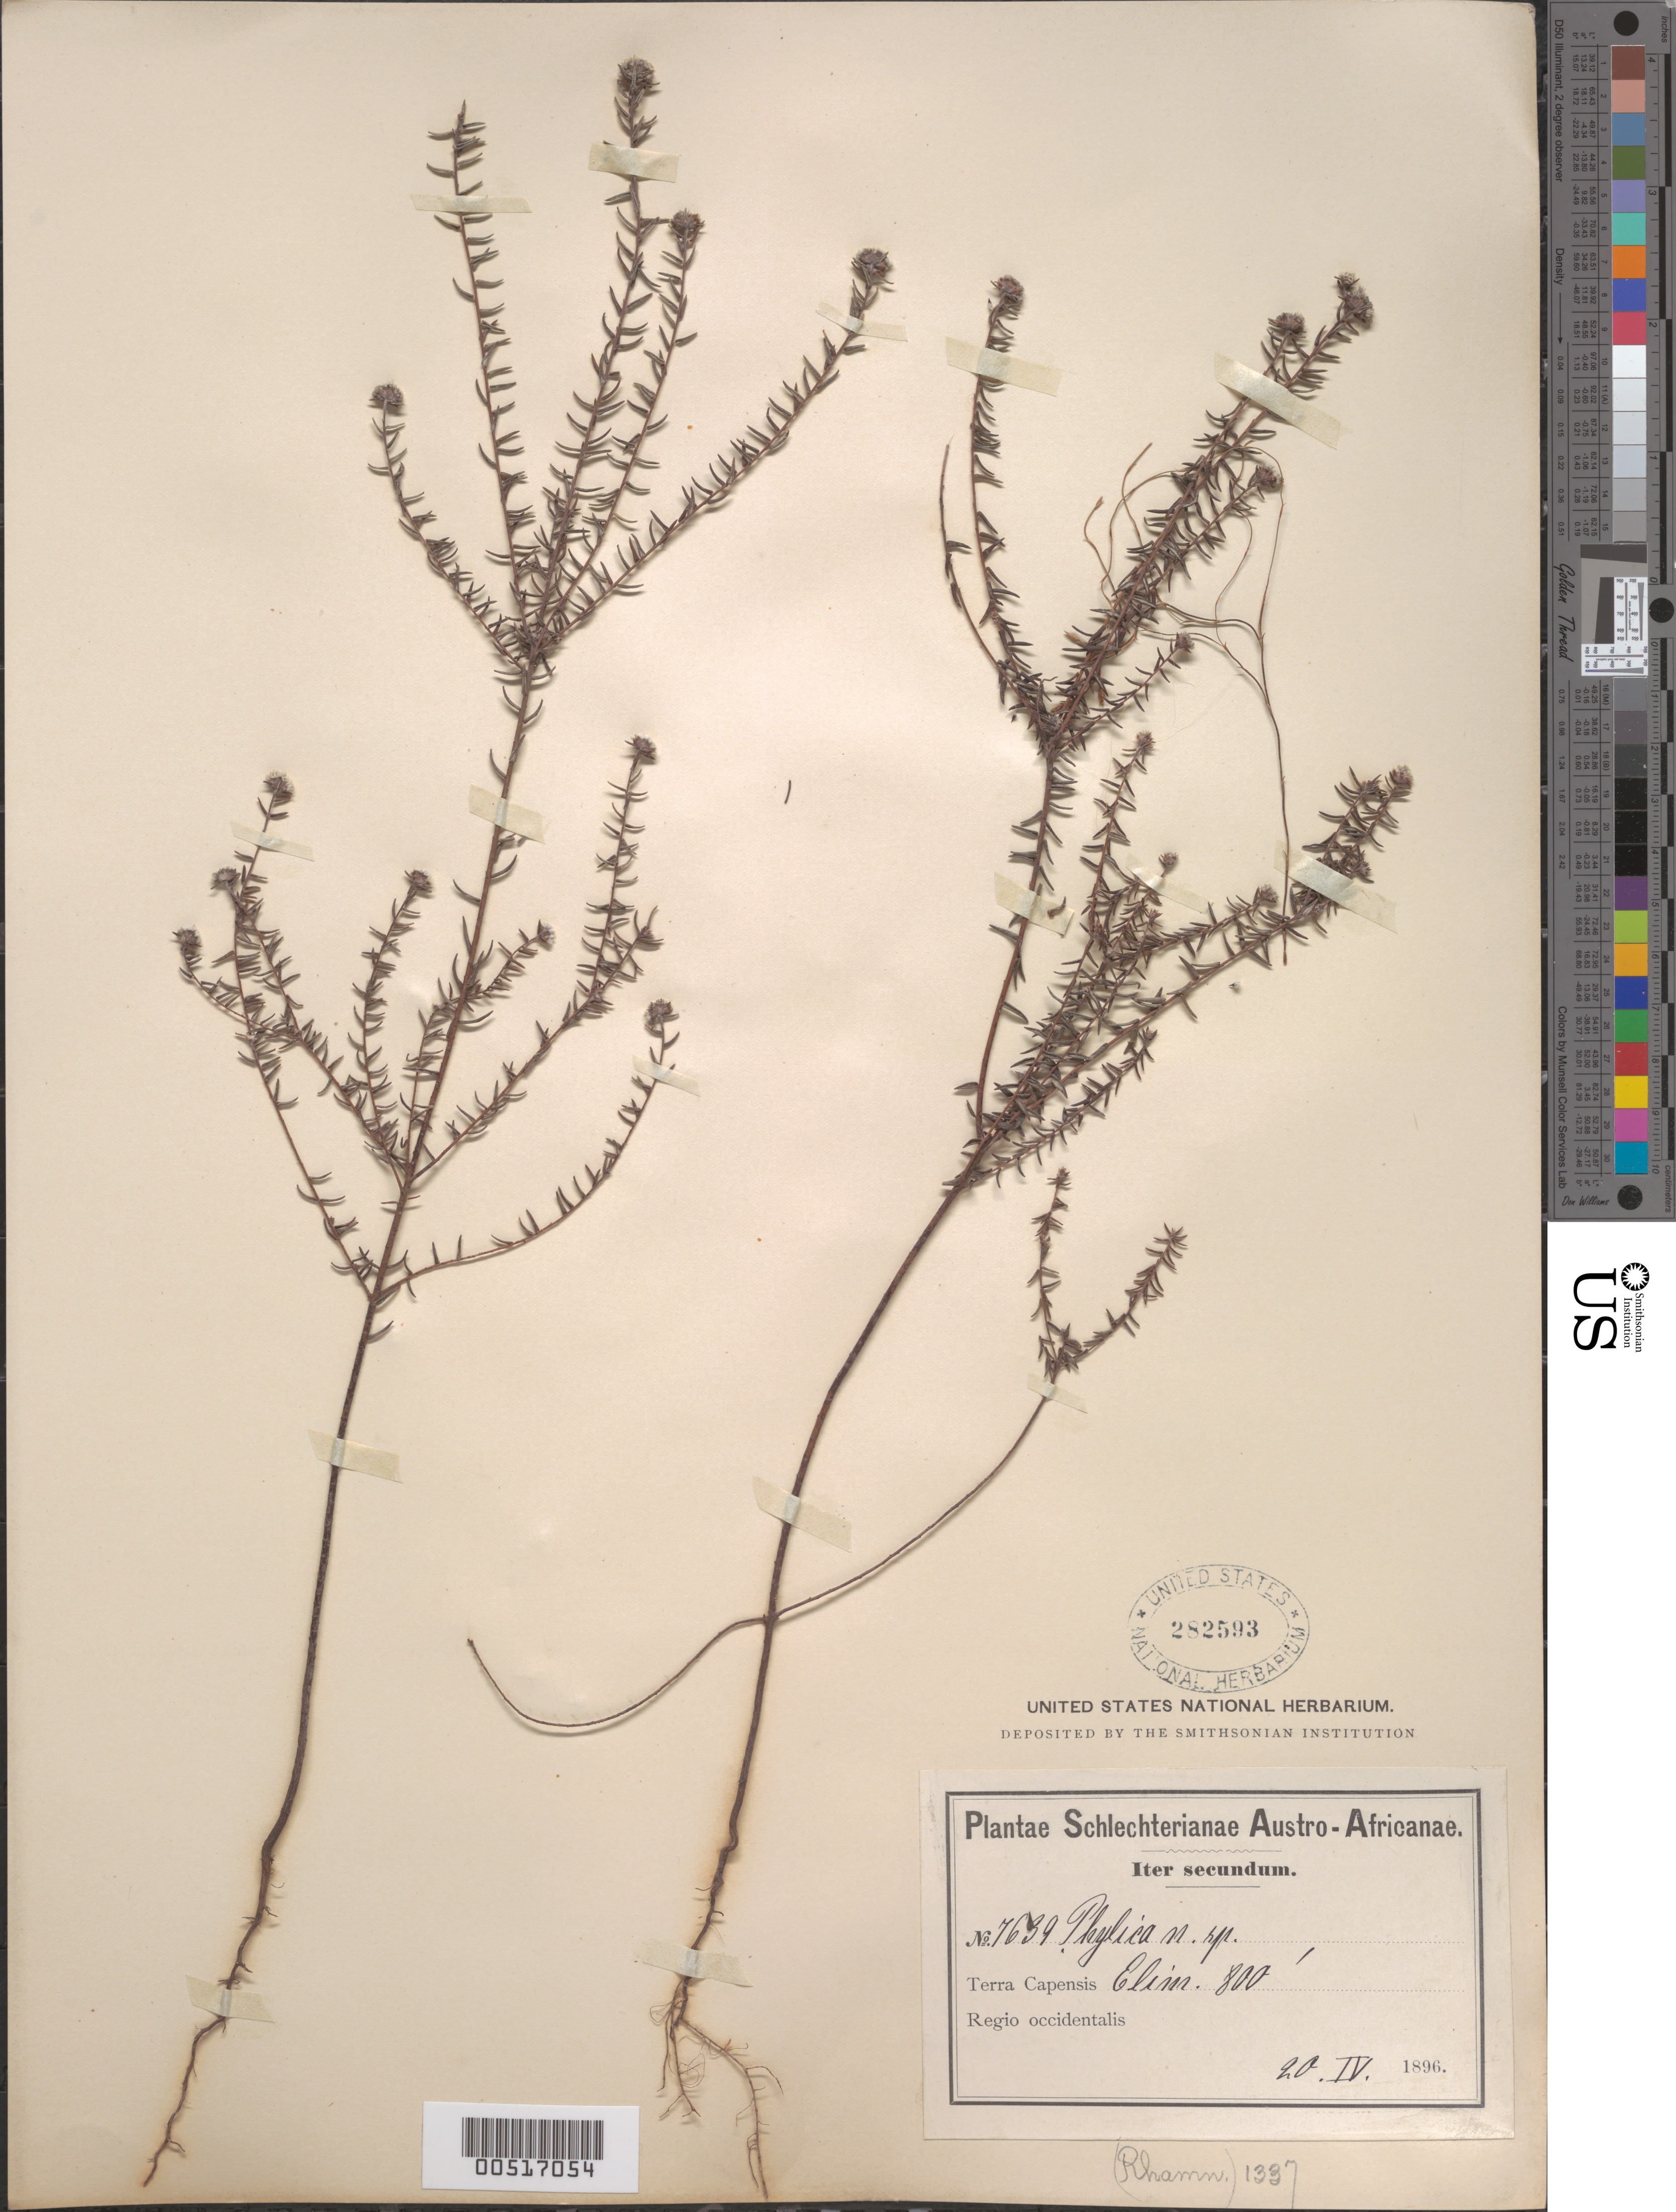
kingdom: Plantae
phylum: Tracheophyta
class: Magnoliopsida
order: Rosales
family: Rhamnaceae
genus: Phylica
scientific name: Phylica sp.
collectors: F. R. R. Schlechter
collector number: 7639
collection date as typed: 20 Apr 1896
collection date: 1896-04-20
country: South Africa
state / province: Western Cape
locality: Elim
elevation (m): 244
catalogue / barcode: US 282593